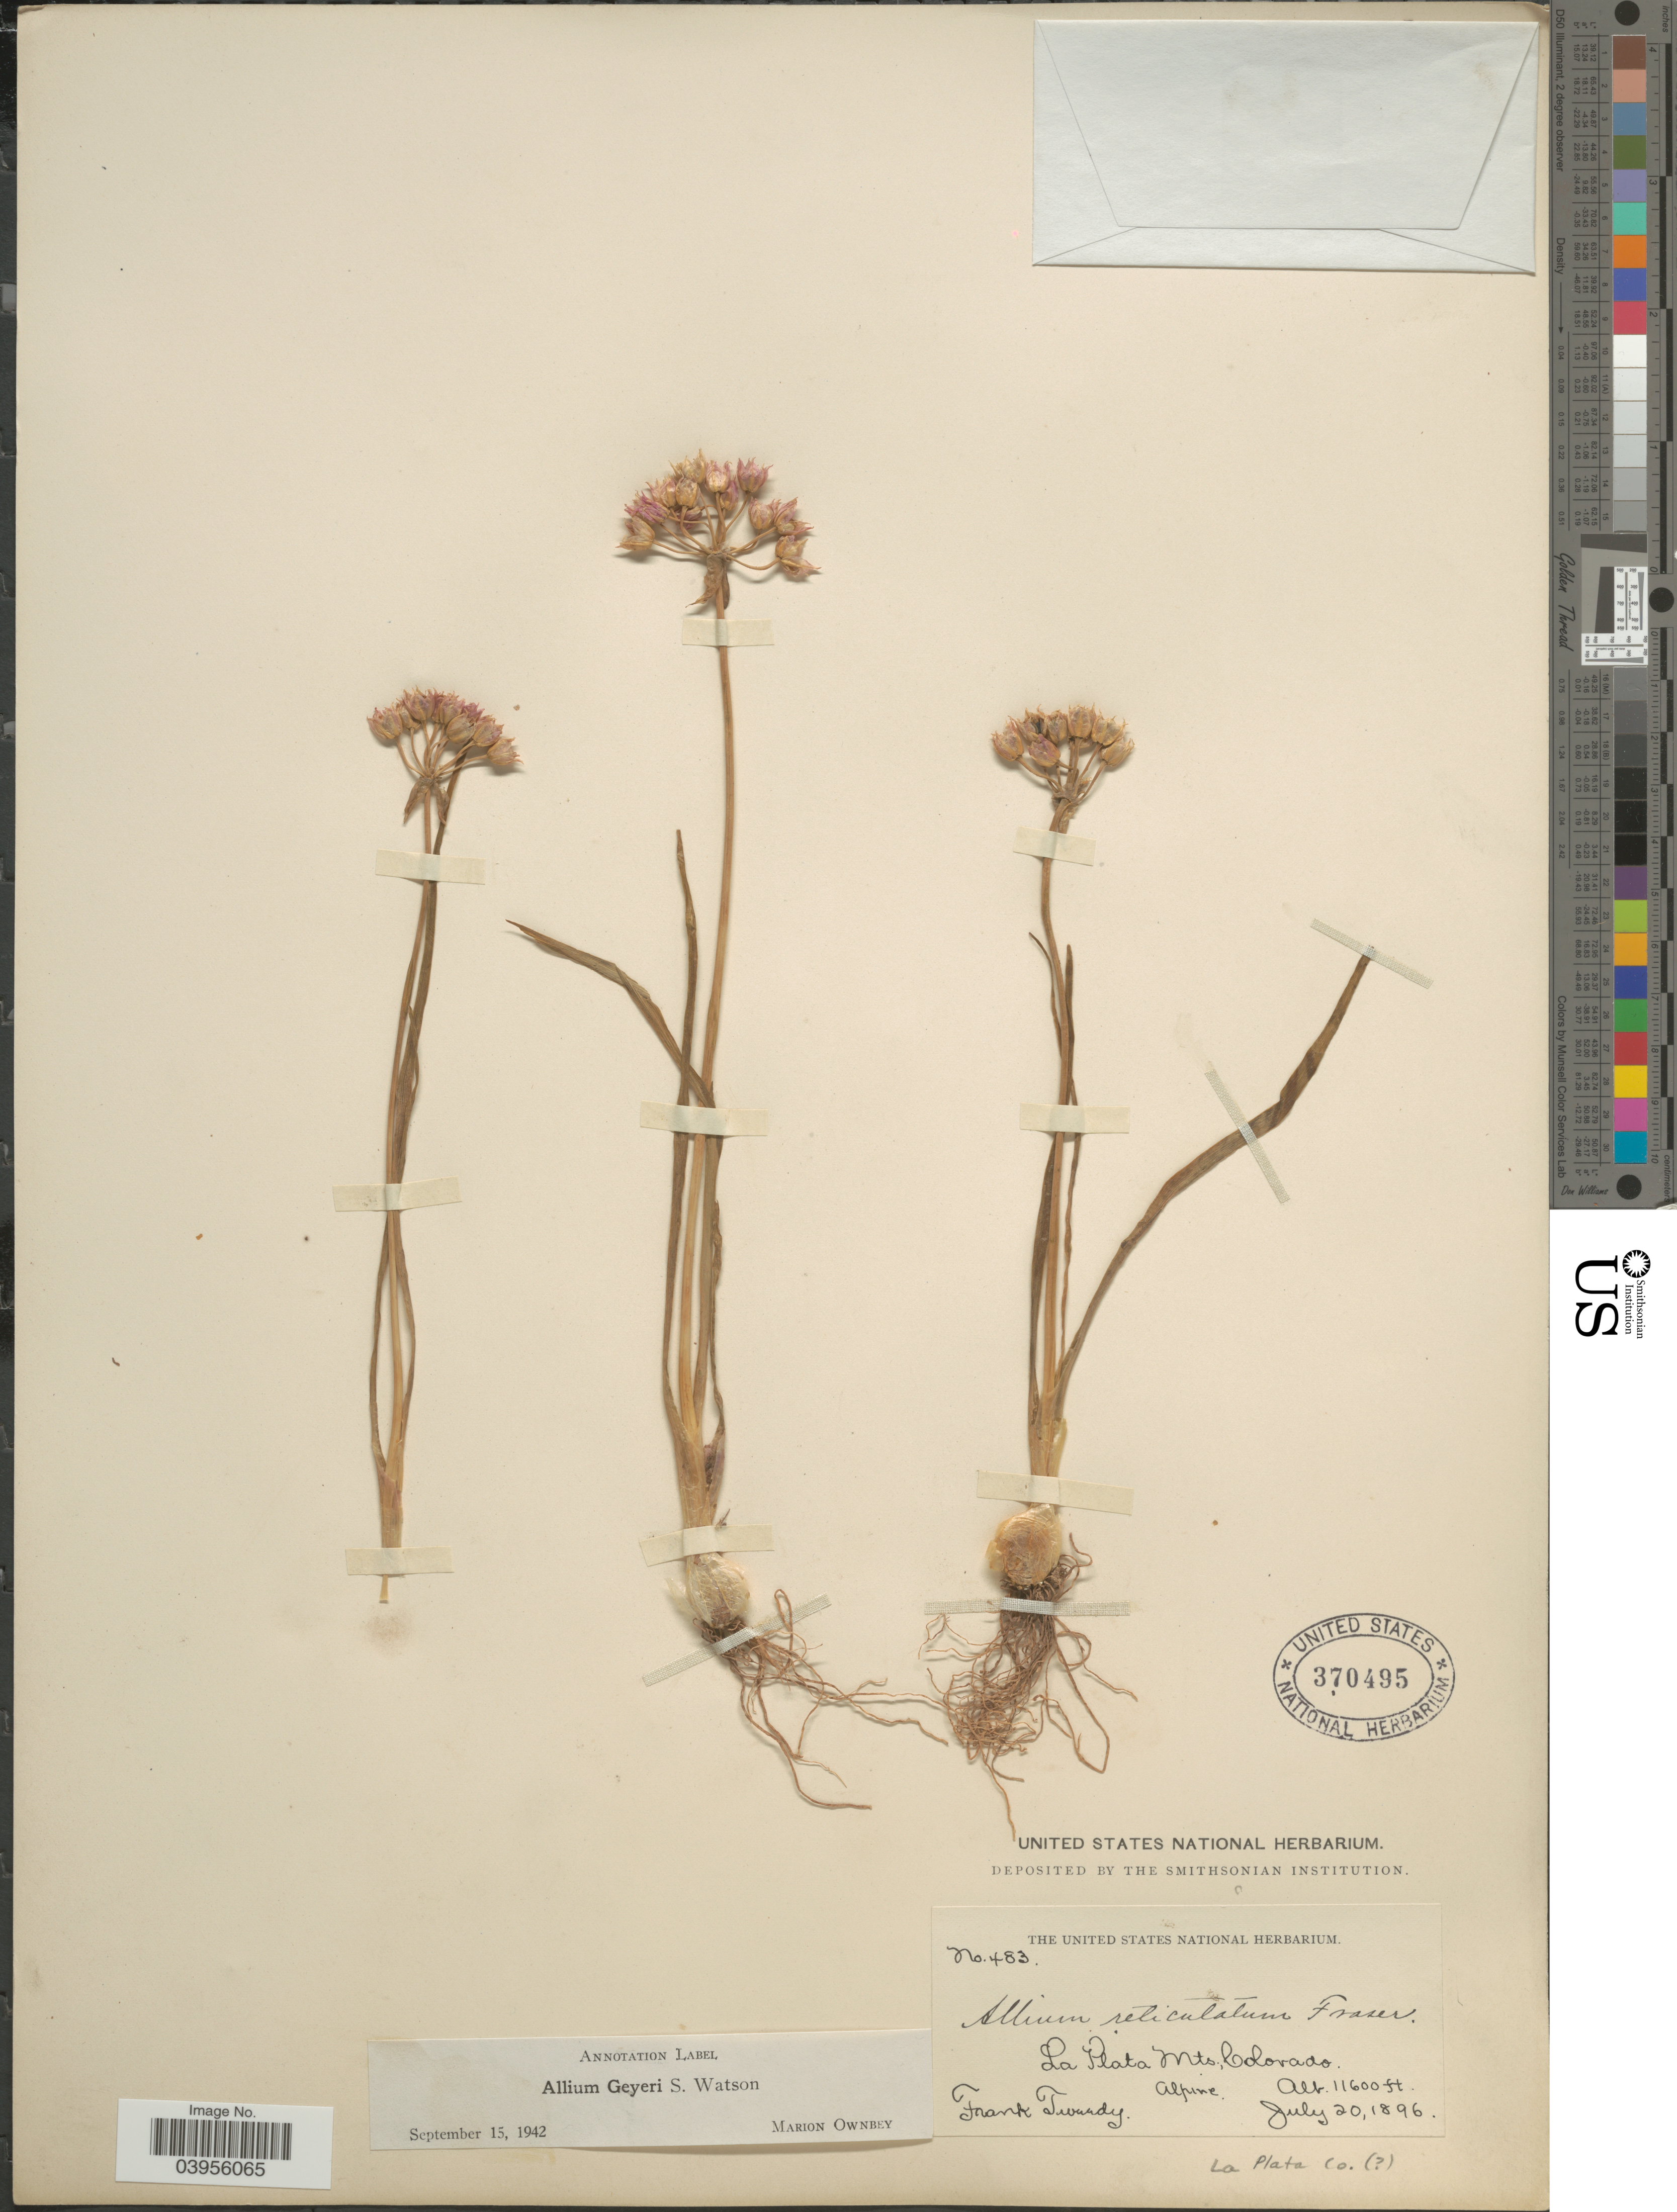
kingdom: Plantae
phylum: Tracheophyta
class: Liliopsida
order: Asparagales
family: Amaryllidaceae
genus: Allium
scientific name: Allium geyeri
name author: S. Watson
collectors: F. Tweedy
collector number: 483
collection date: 1896-07-20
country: United States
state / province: Colorado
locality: La Plata Mts. Alpine.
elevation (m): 3536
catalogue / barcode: US 370495